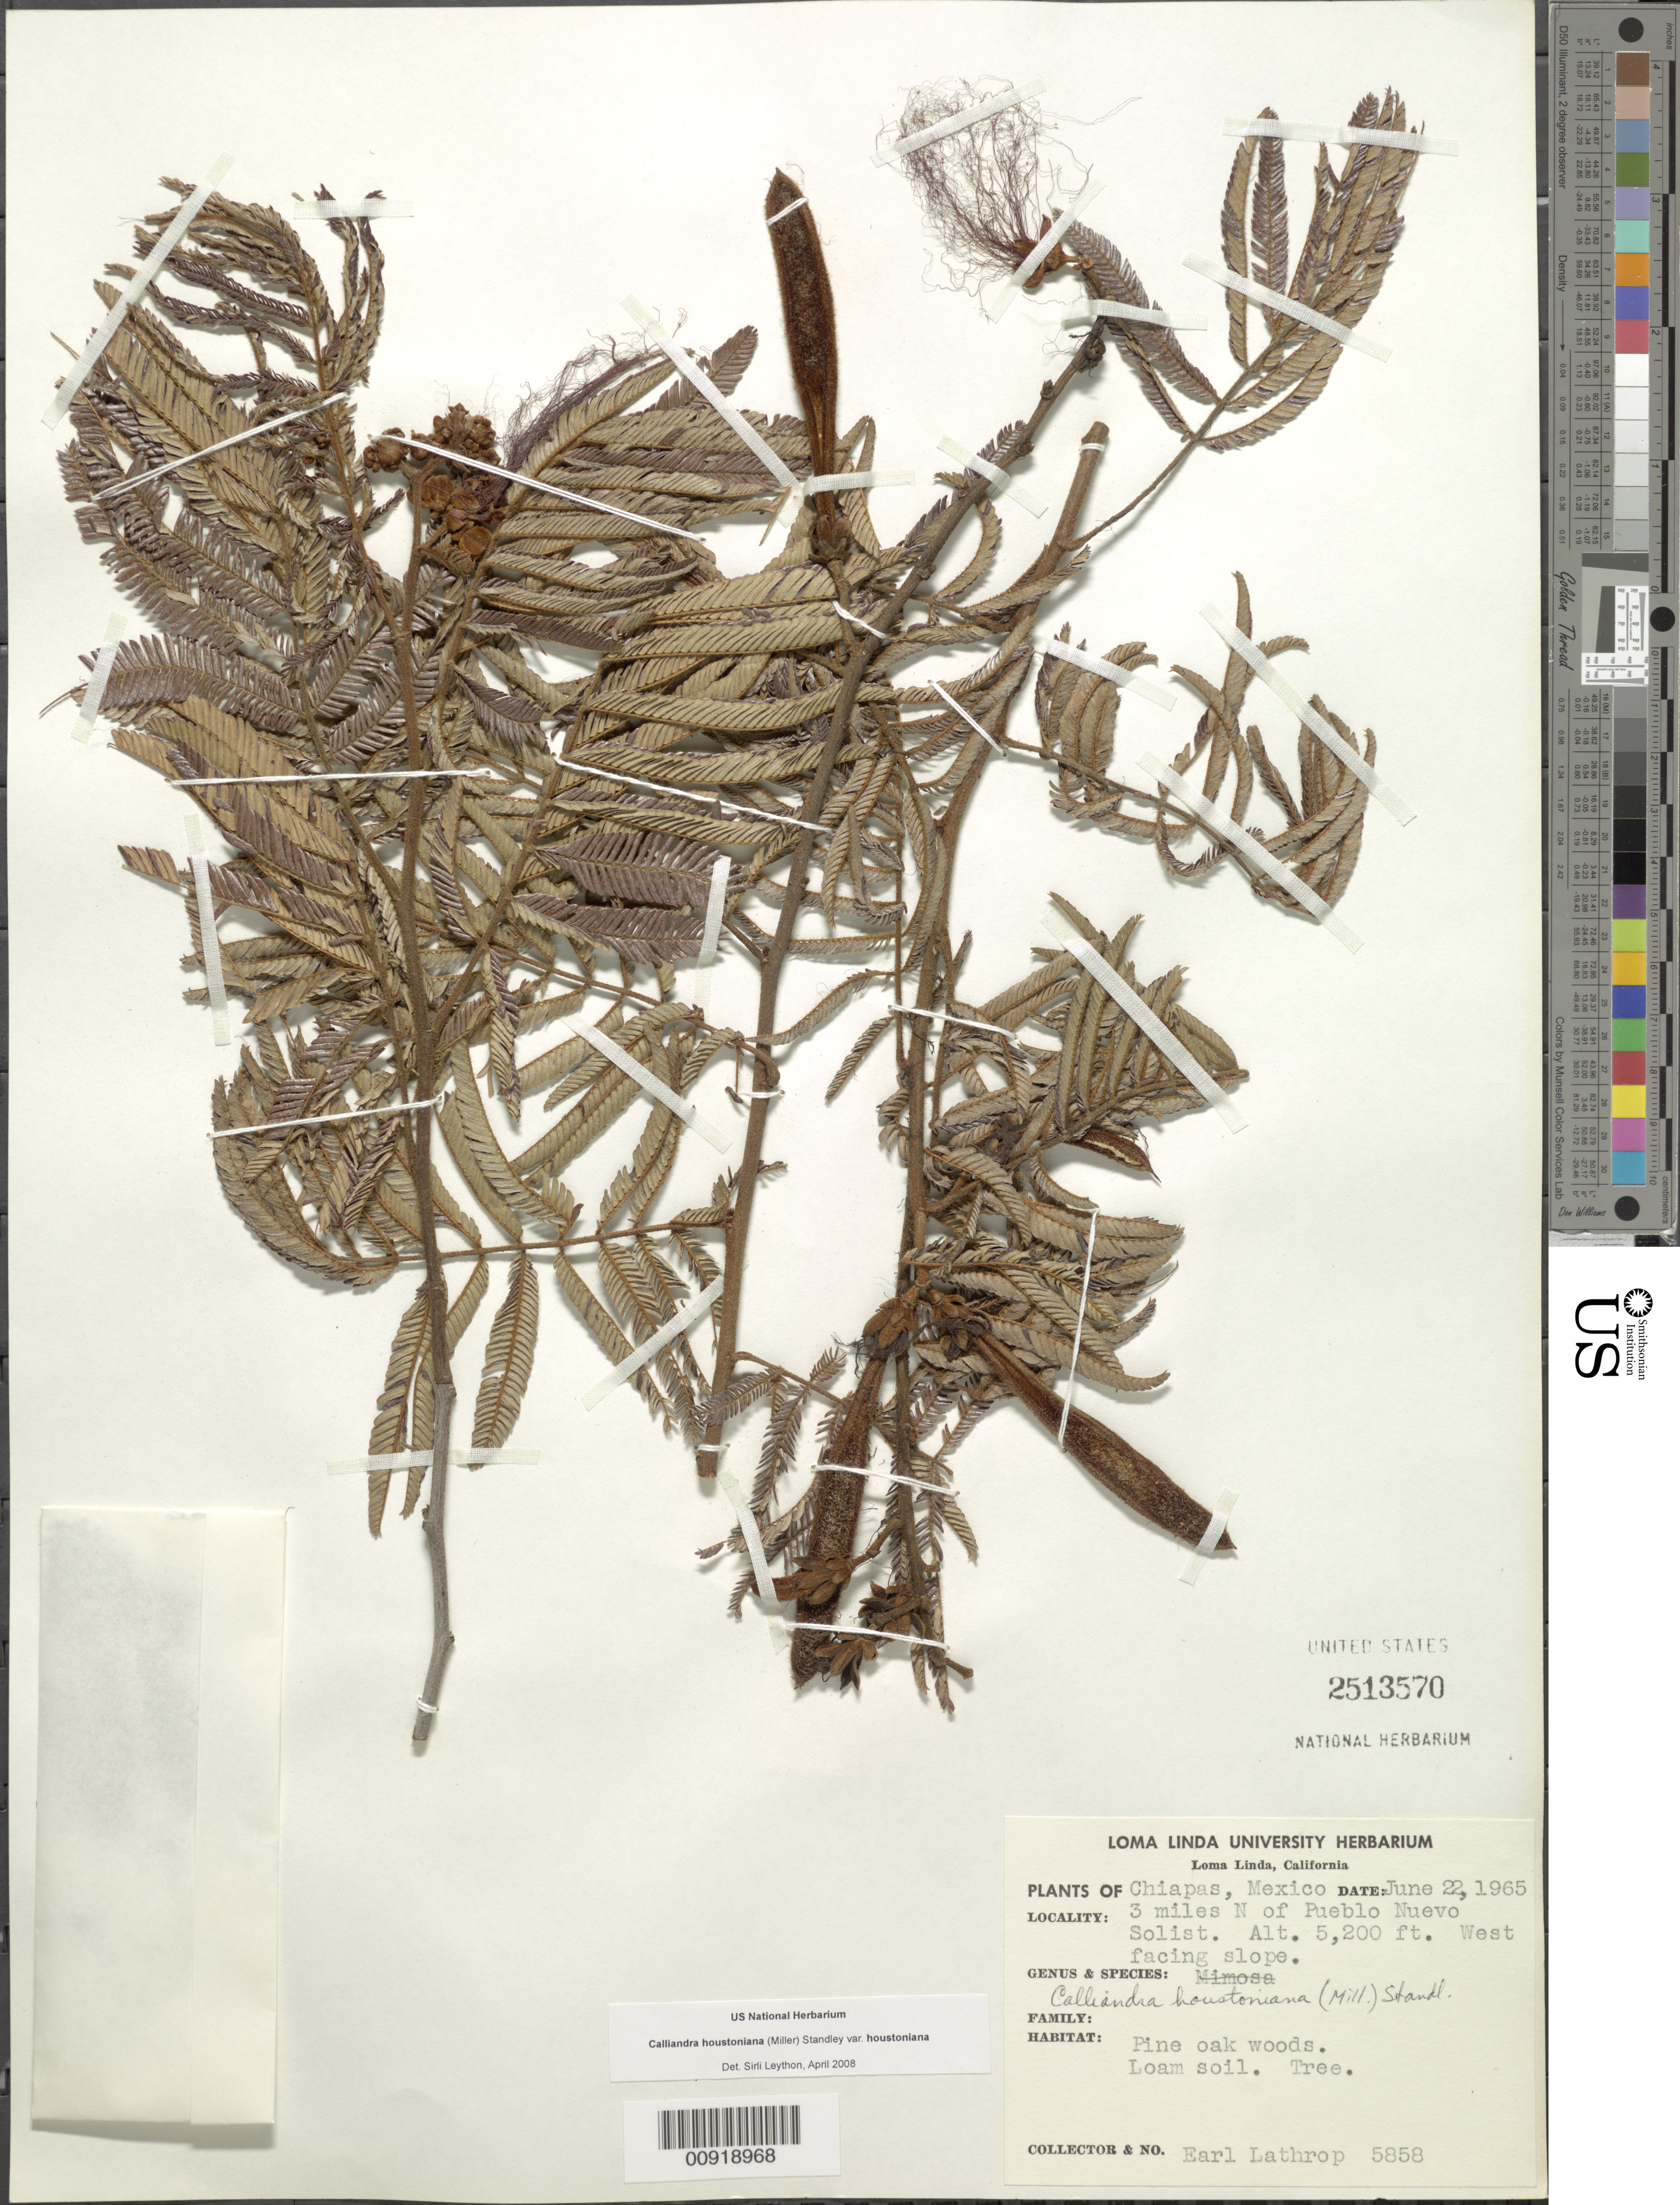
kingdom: Plantae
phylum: Tracheophyta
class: Magnoliopsida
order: Fabales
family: Fabaceae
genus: Calliandra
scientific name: Calliandra houstoniana var. houstoniana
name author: (Mill.) Standl.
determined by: Leython, S.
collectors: E. W. Lathrop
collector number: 5858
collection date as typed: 22 Jun 1965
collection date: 1965-06-22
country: Mexico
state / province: Chiapas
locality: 3 miles N of Pueblo Nuevo Solistahuacán, Chiapas.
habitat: West facing slope. Pine oak woods. Loam soil.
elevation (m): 1585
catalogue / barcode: US 2513570